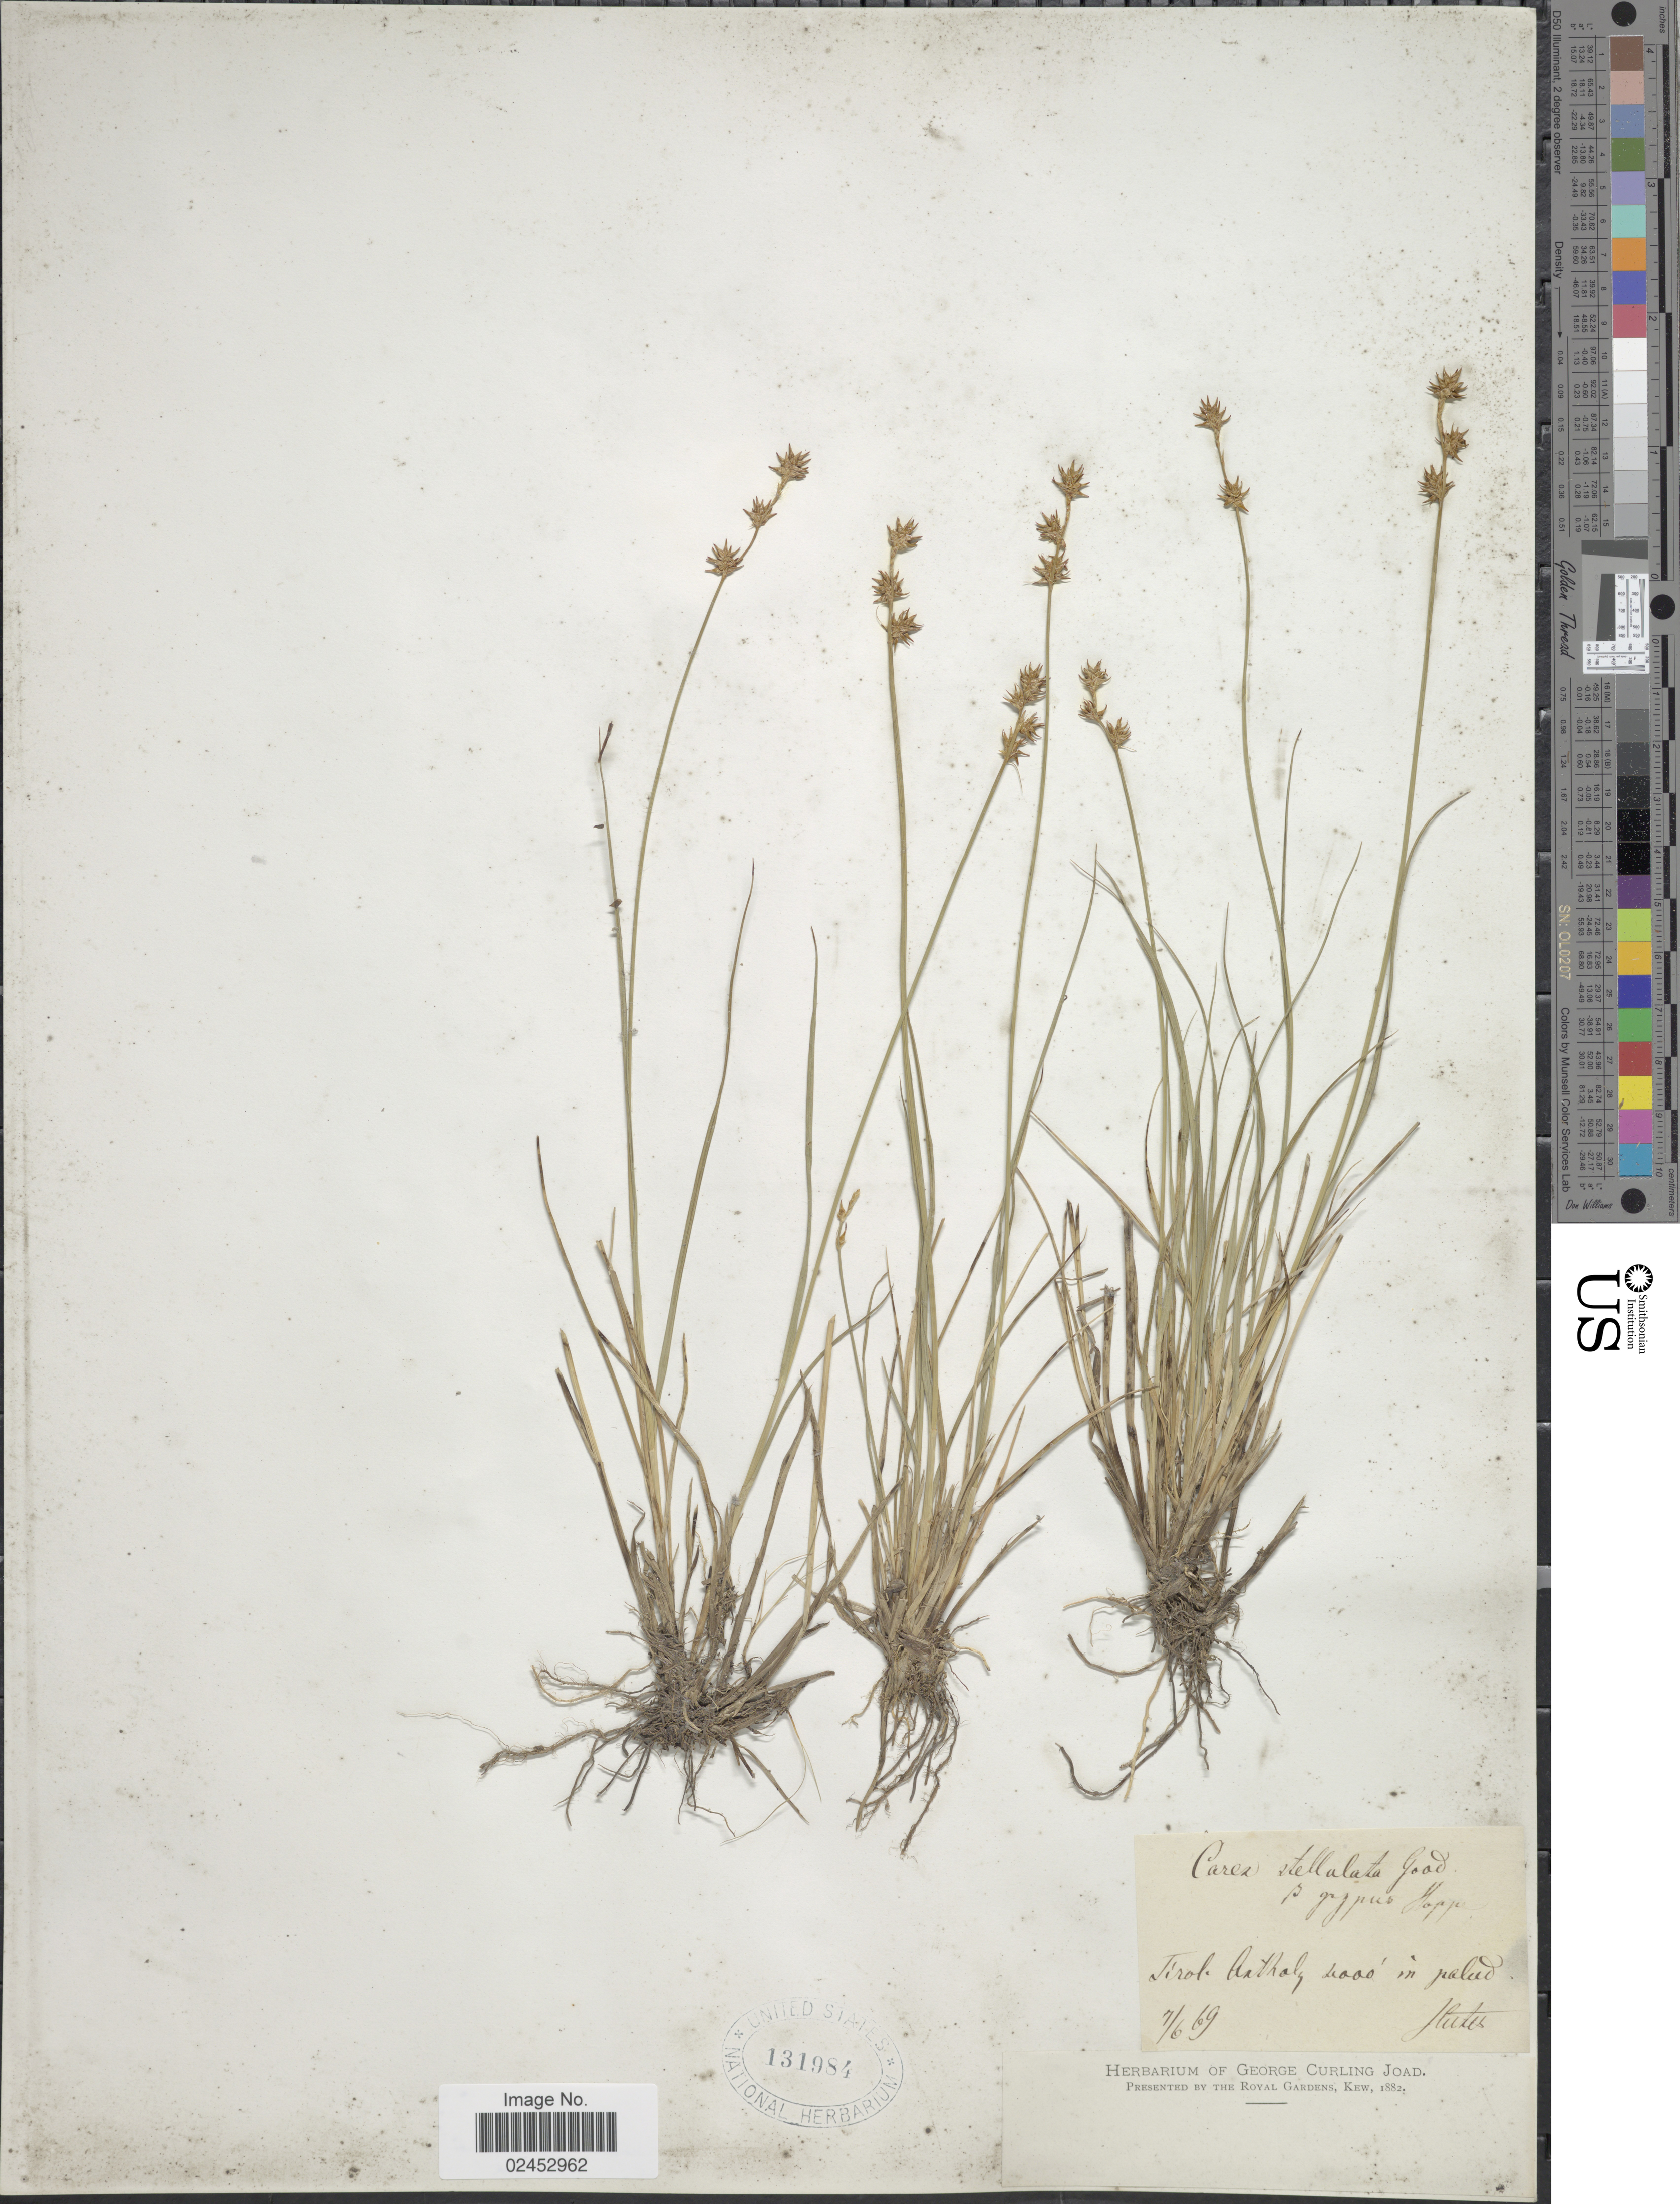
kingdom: Plantae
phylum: Tracheophyta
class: Liliopsida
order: Poales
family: Cyperaceae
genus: Carex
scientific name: Carex echinata subsp. echinata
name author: Murray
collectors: -. Huter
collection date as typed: Transcribed d/m/y: 7/6/69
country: Italy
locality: Tirol. Antholz in palud.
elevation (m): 1219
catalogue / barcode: US 131984